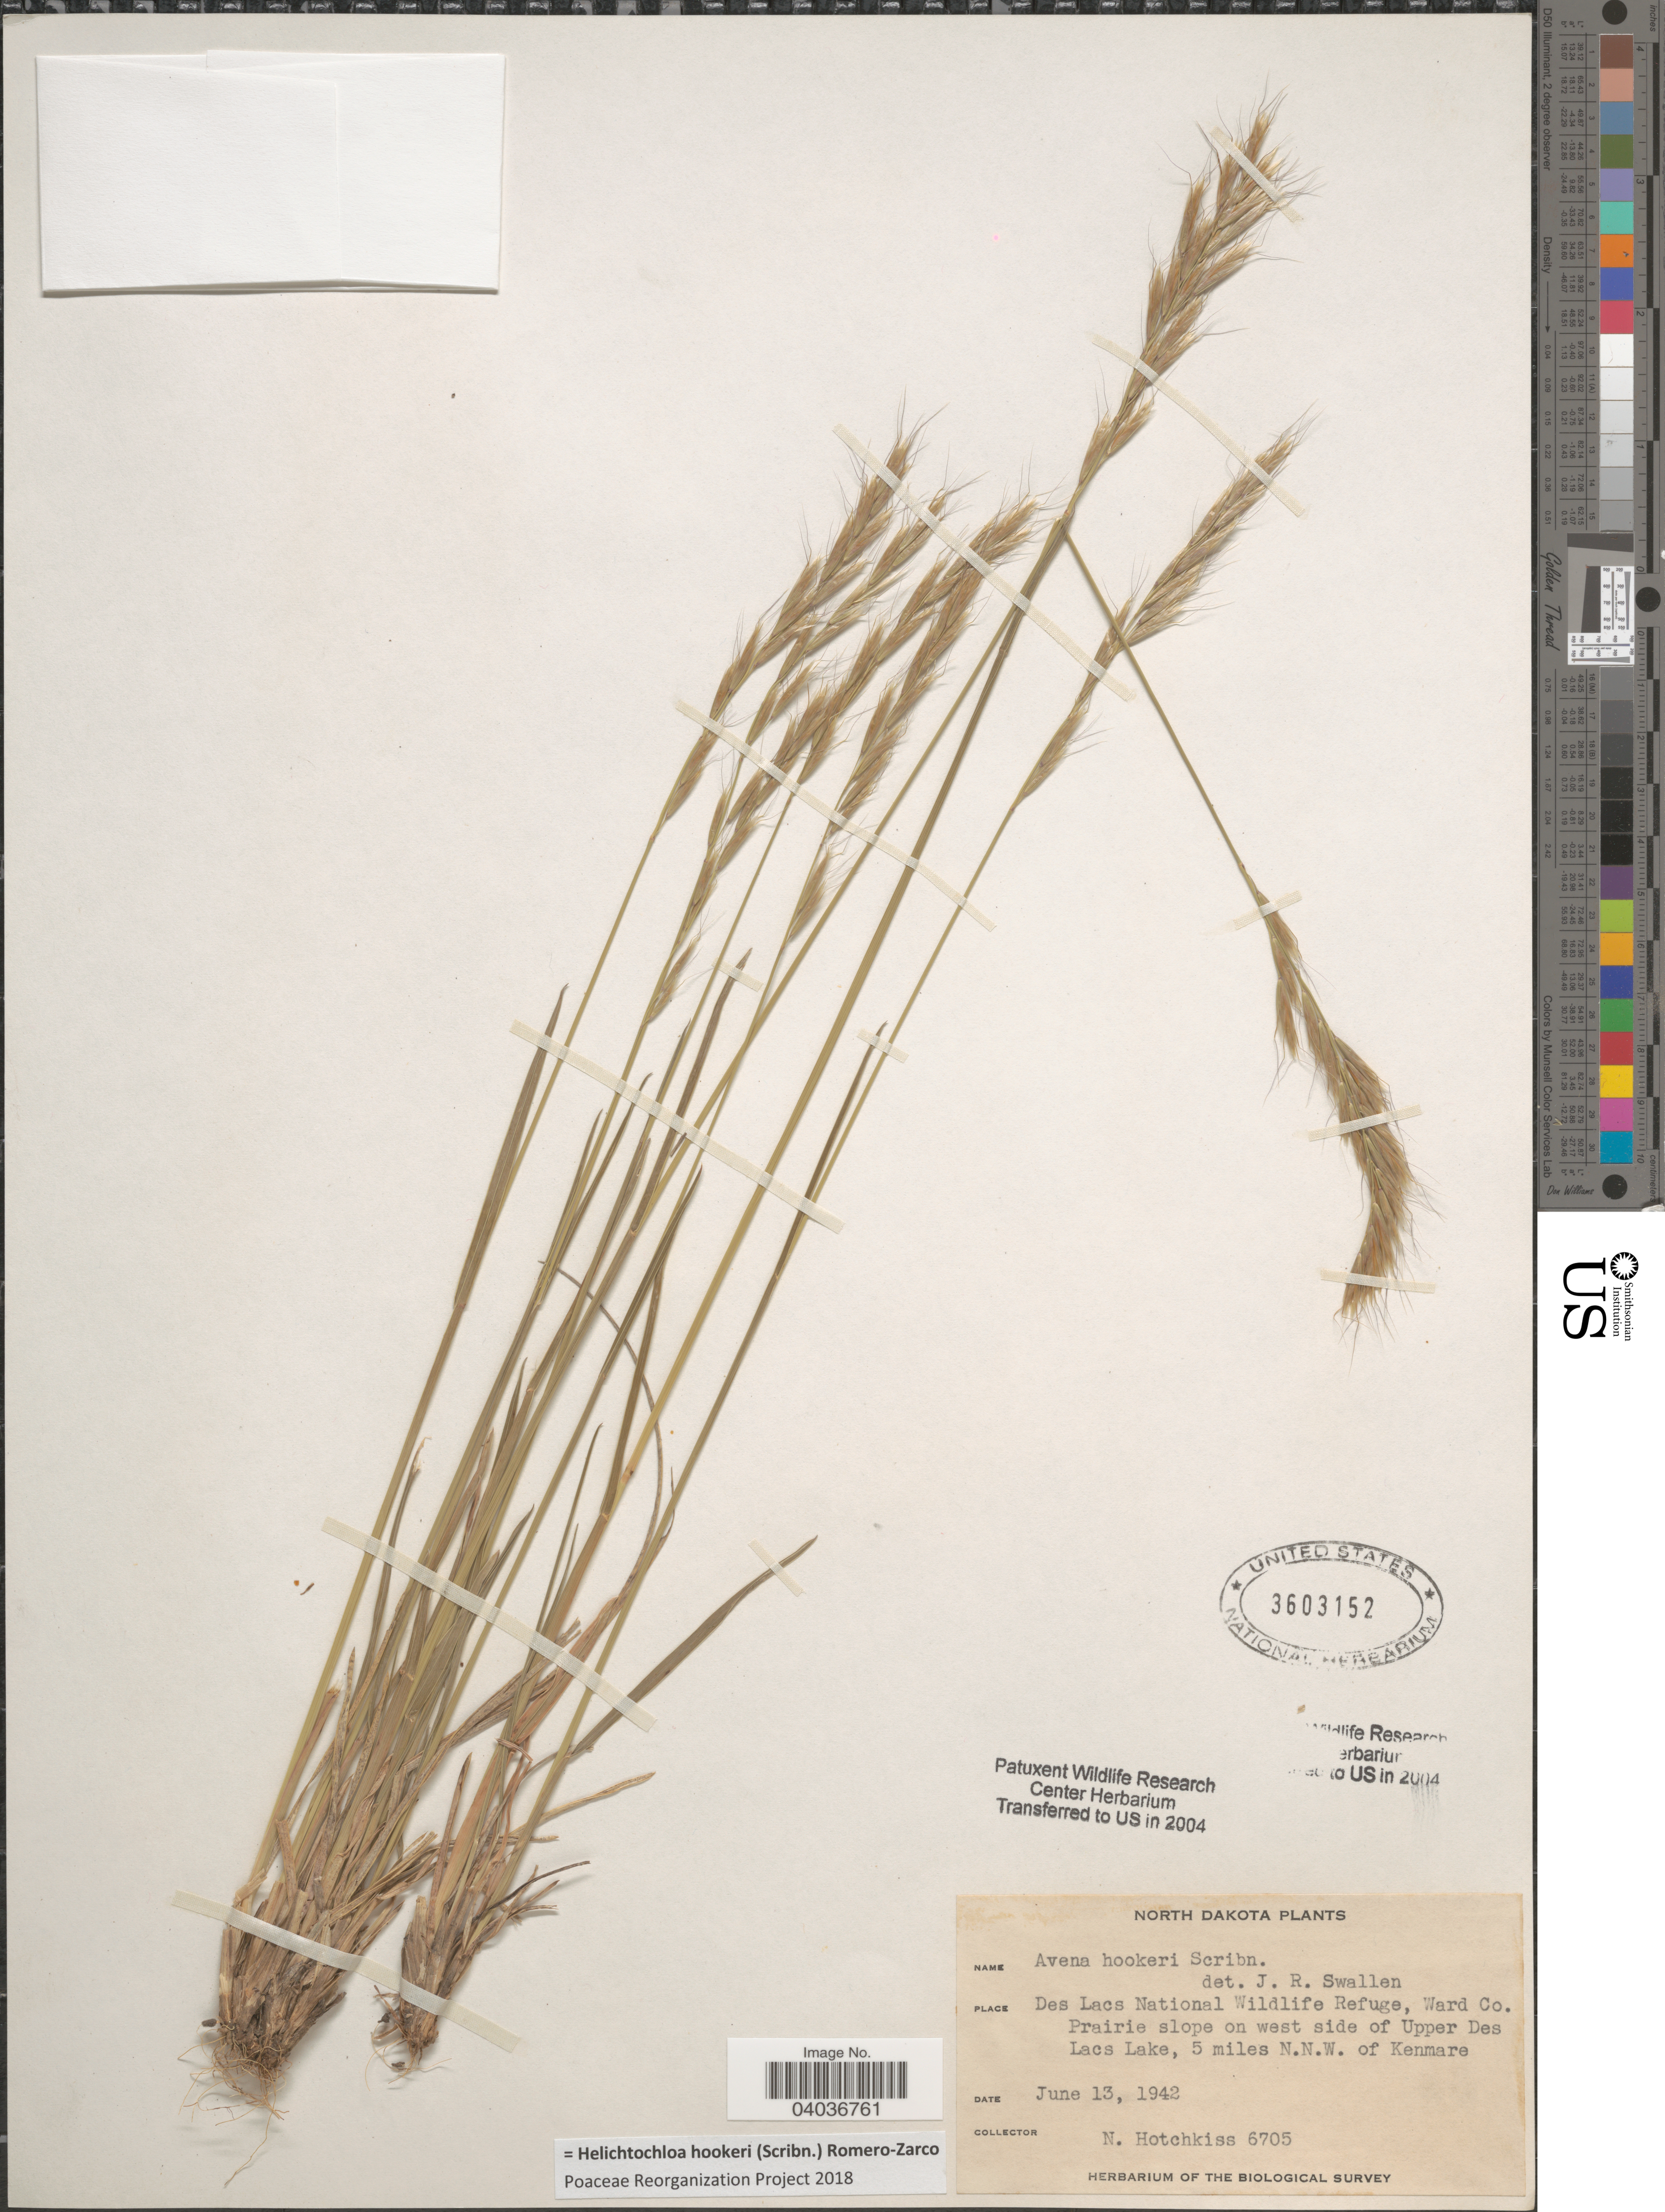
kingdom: Plantae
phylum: Tracheophyta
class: Liliopsida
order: Poales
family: Poaceae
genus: Helictochloa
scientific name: Helictochloa hookeri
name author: (Scribn.) Romero Zarco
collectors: N. Hotchkiss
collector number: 6705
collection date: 1942-06-13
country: United States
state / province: North Dakota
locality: Des Lacs National Wildlife Refuge, Ward Co. Prairie slope on west side of Upper Des Lacs Lake, 5 miles N.N.W. of Kenmars.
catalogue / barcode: US 3603152